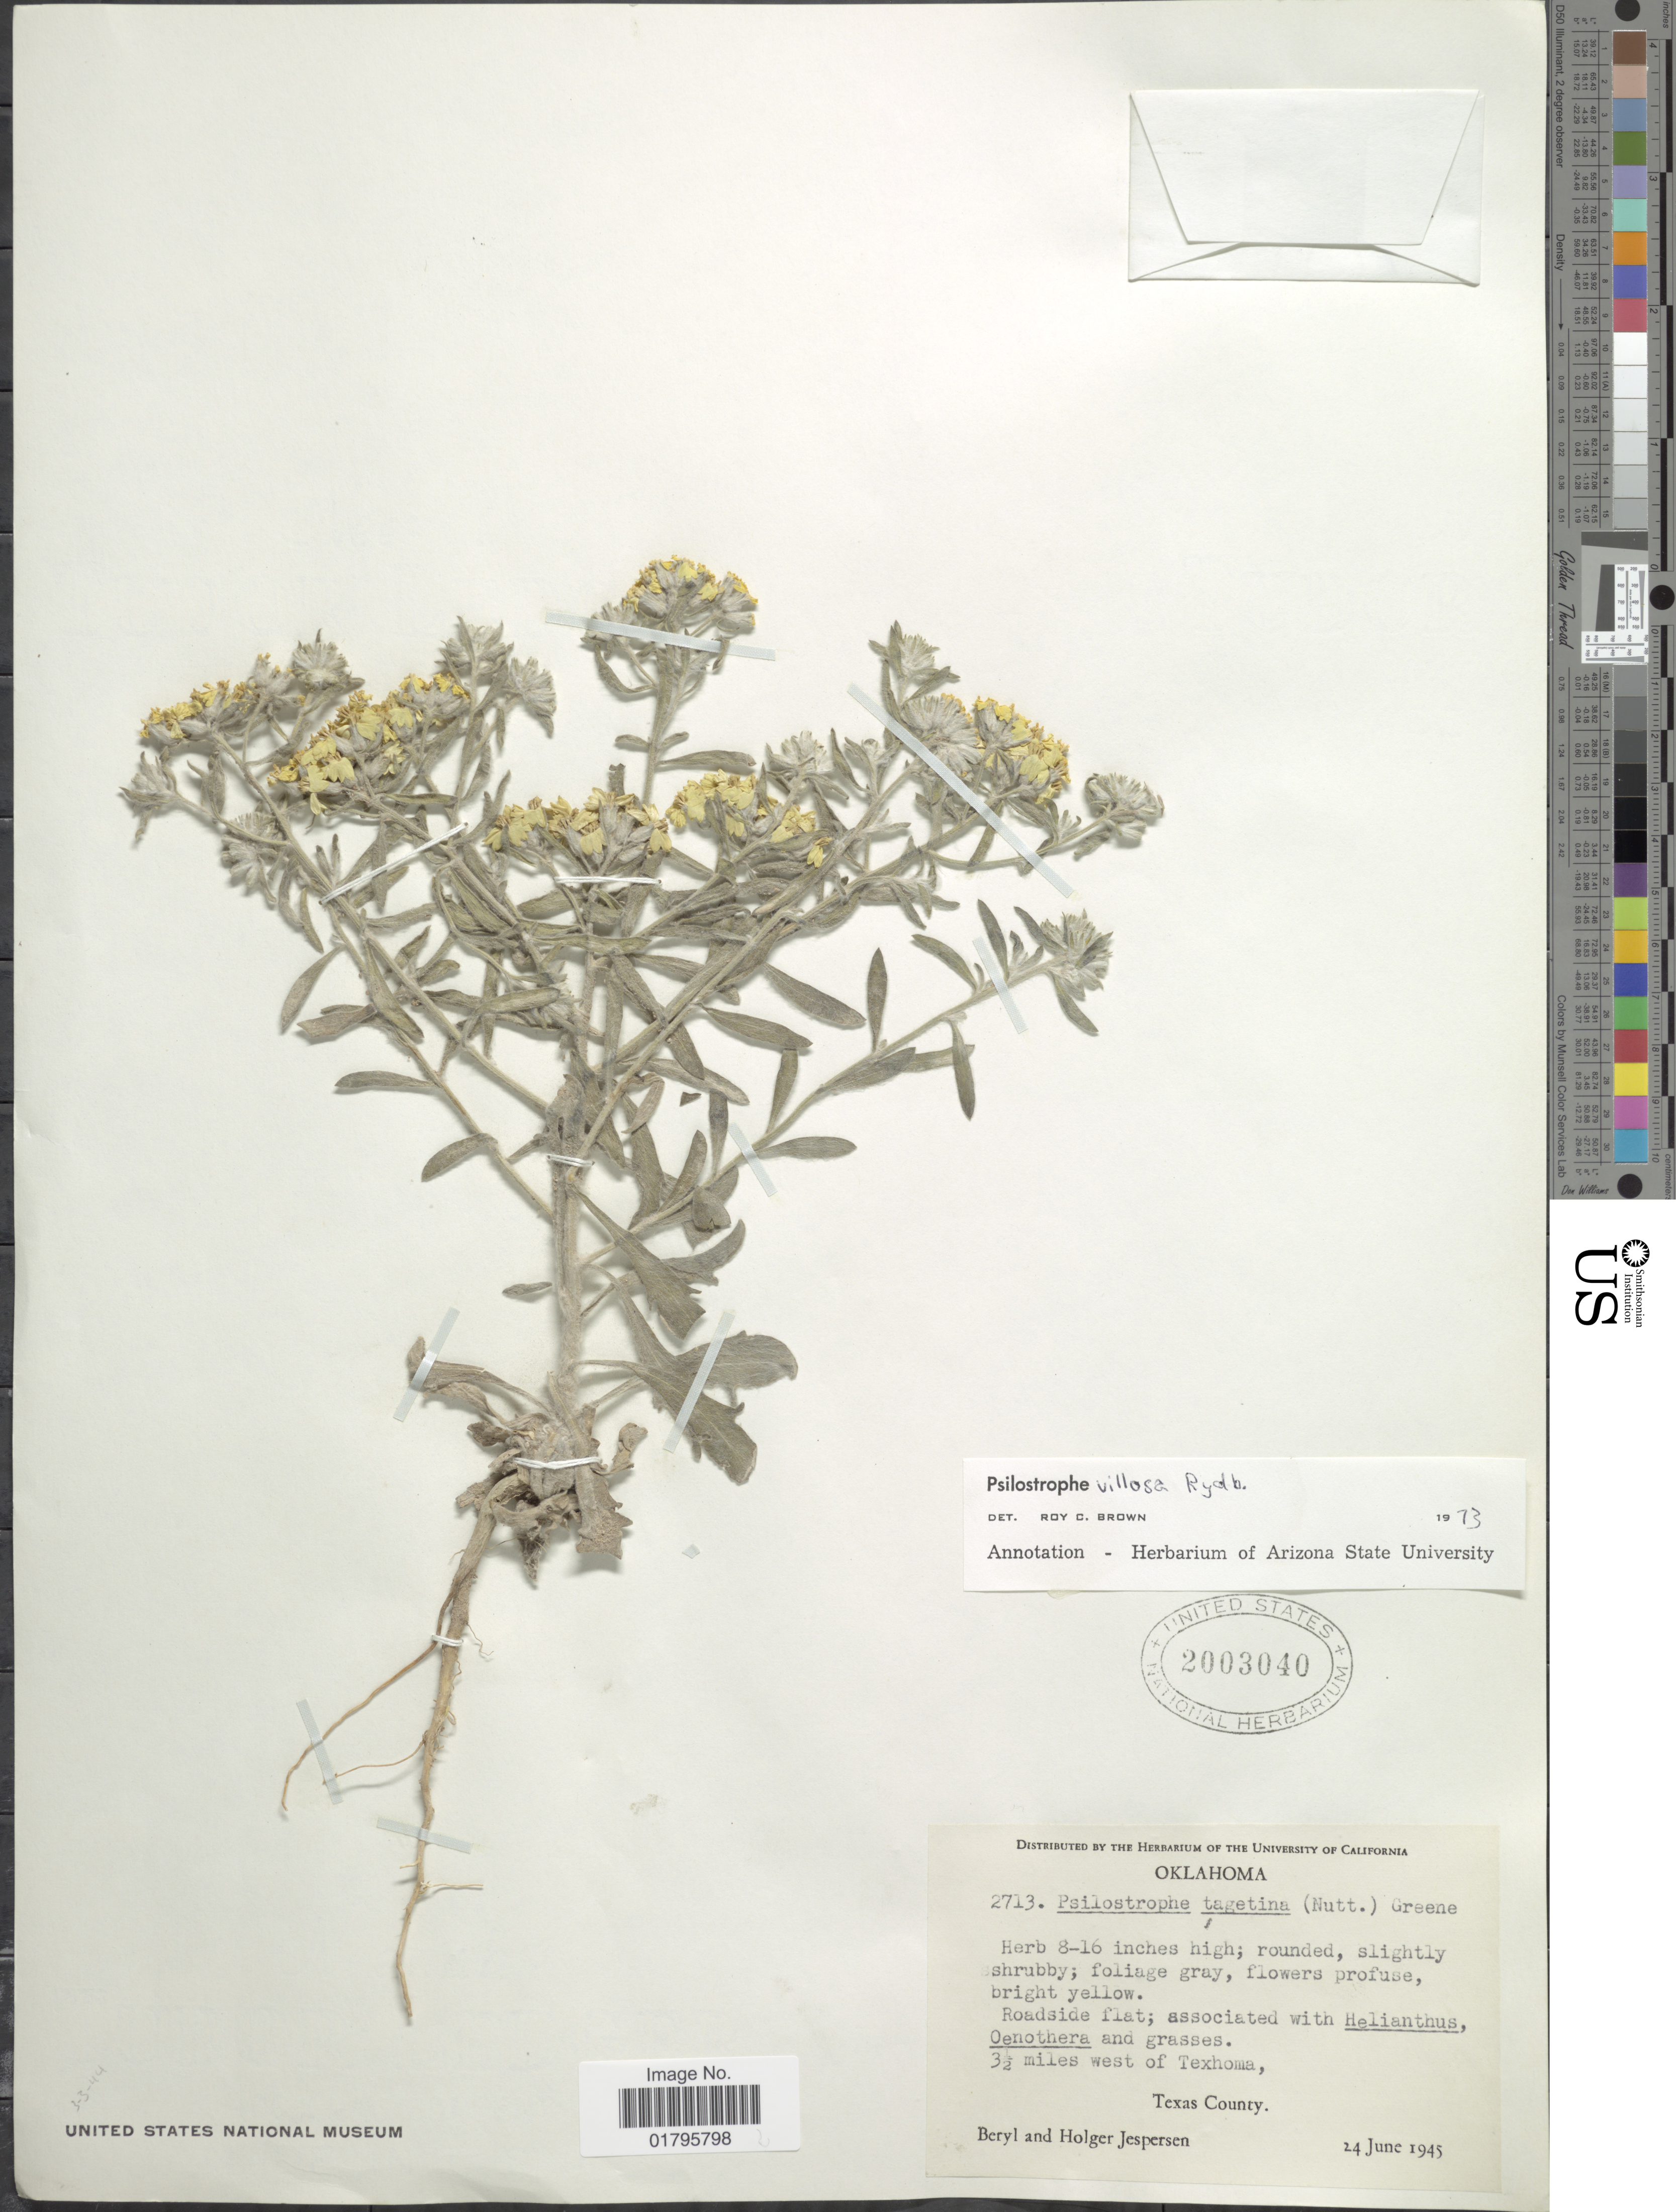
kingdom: Plantae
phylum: Tracheophyta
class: Magnoliopsida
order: Asterales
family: Asteraceae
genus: Psilostrophe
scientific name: Psilostrophe villosa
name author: Rydb. ex Britton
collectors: B. Jespersen & H. Jespersen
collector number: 2713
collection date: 1945-06-24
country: United States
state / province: Oklahoma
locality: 3 1/2 miles west of Texhoma, Texas County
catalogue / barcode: US 2003040